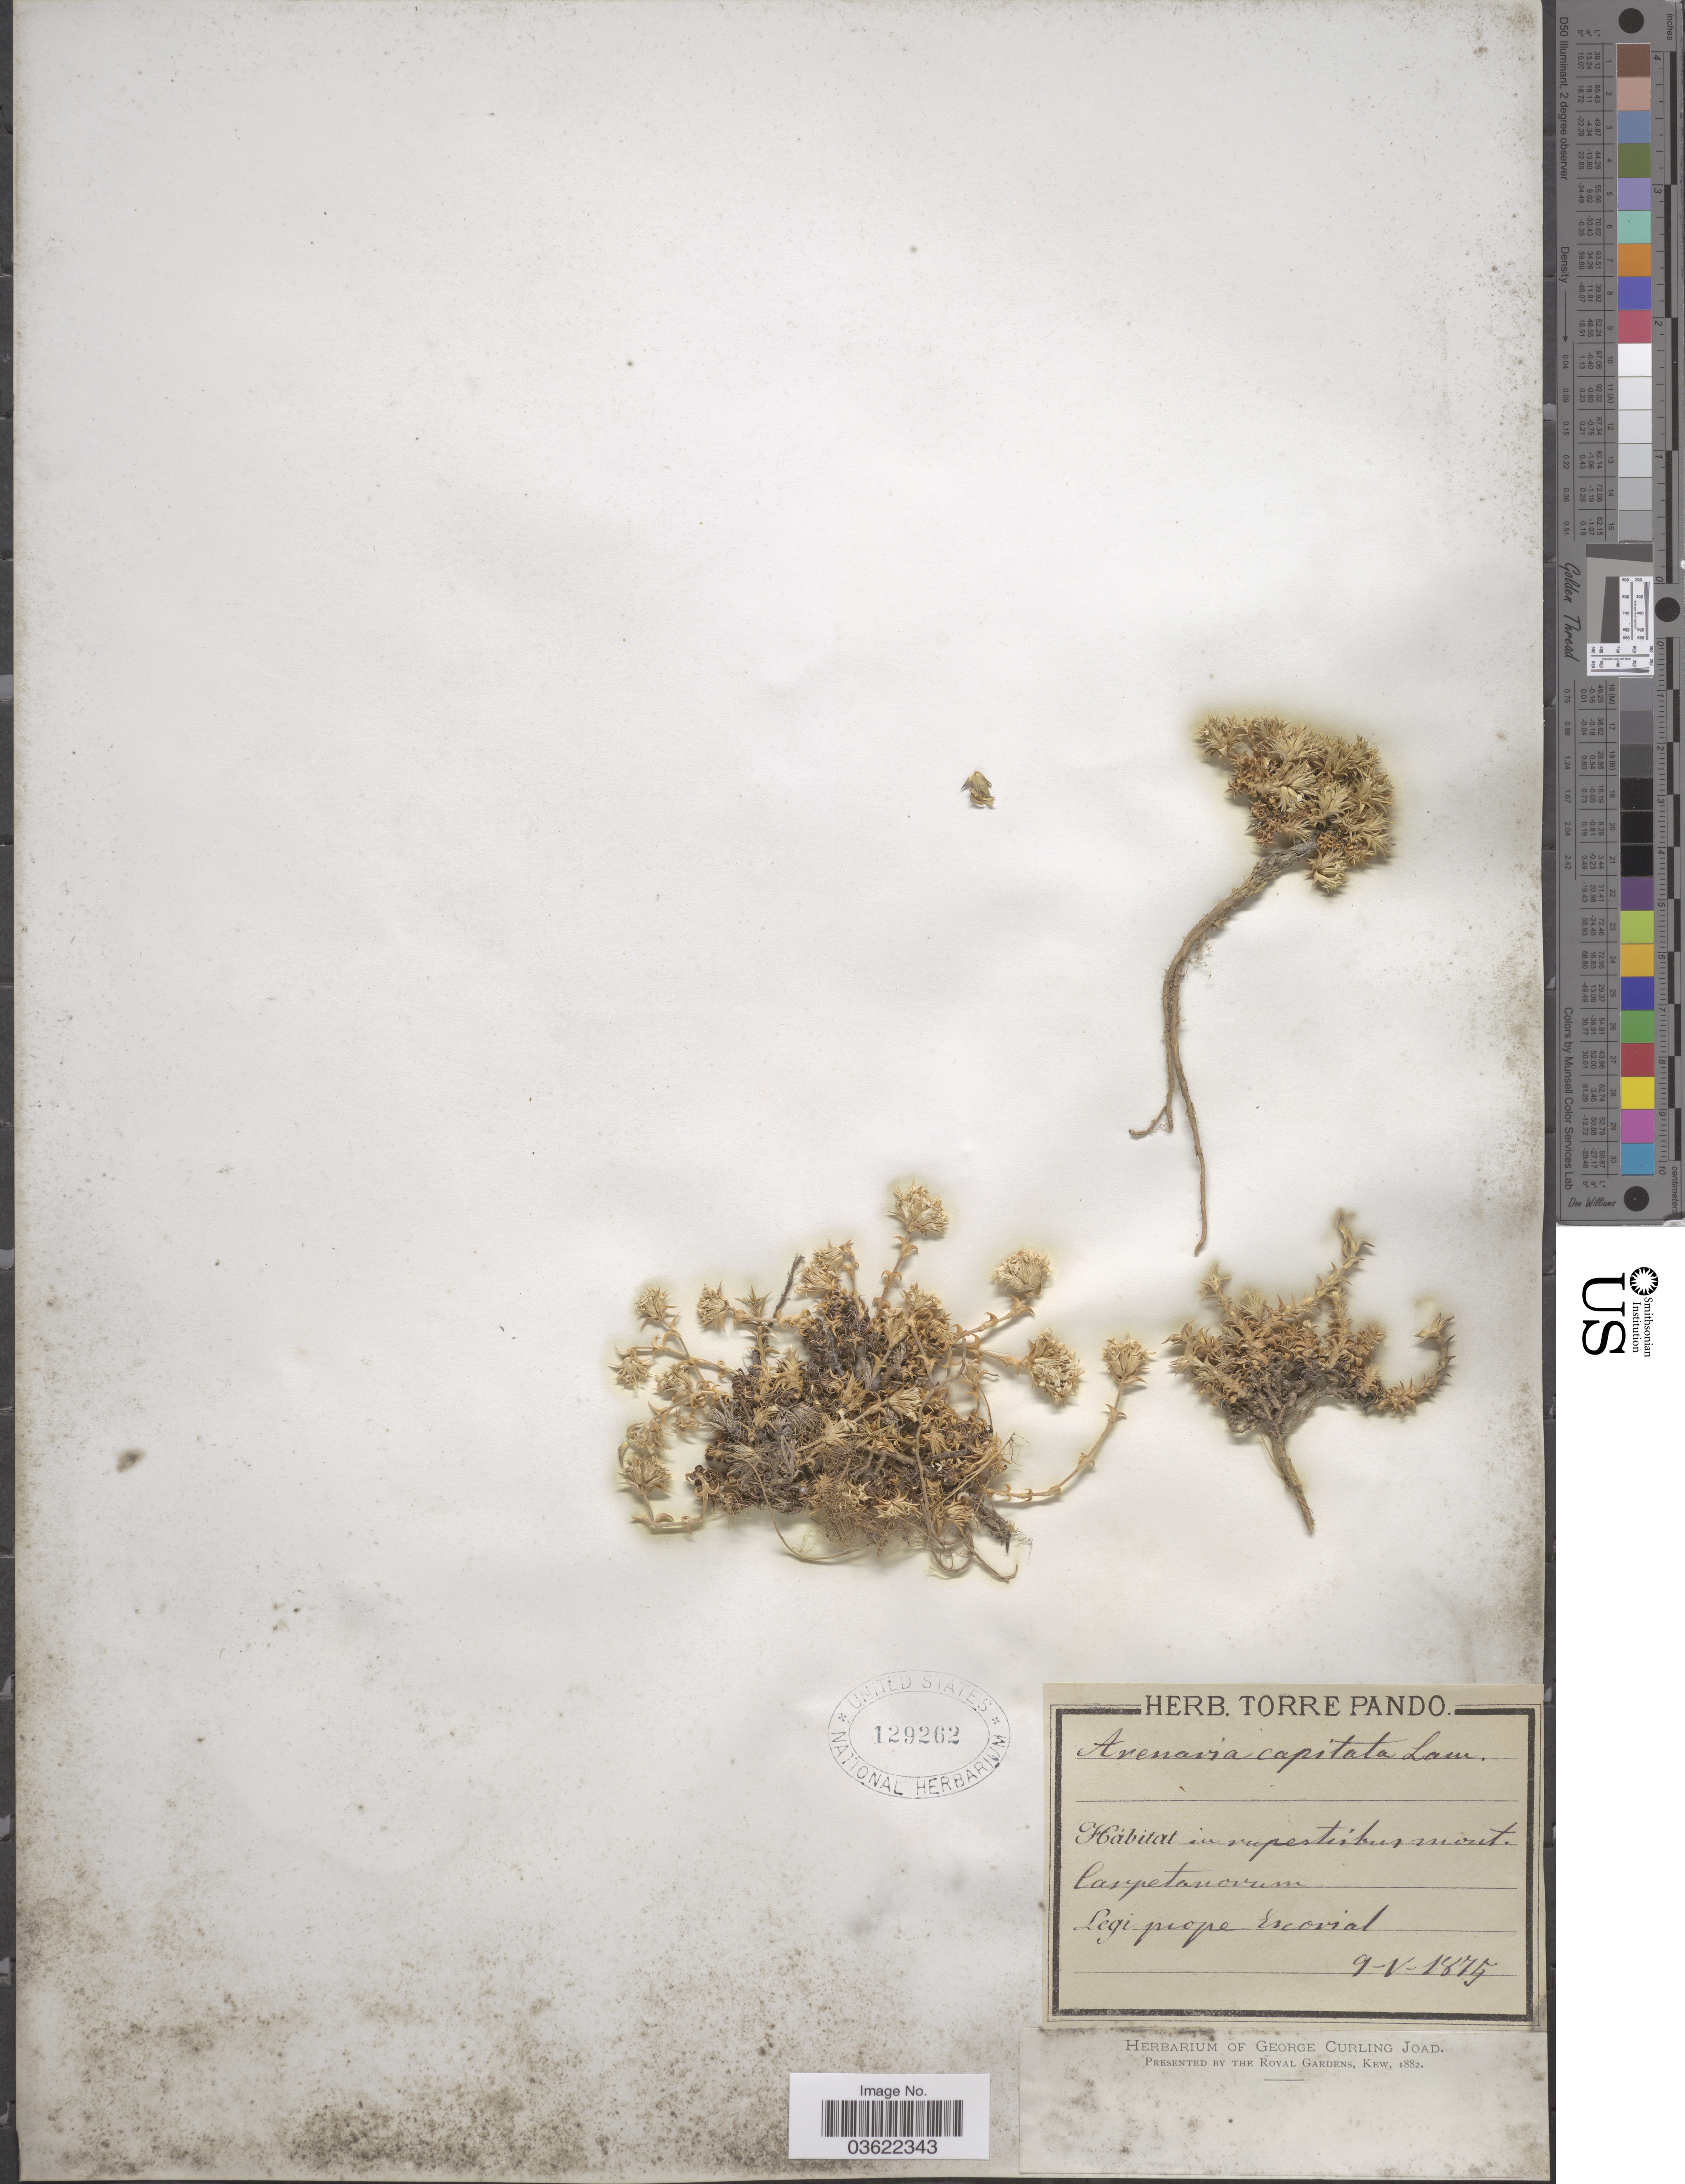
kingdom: Plantae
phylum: Tracheophyta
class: Magnoliopsida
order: Caryophyllales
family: Caryophyllaceae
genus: Arenaria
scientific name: Arenaria capitata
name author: Lam.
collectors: ex herb. Torre Pando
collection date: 1875-05-09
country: Spain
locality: In rupestribus mont. Carpetanorum prope Escorial.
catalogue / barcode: US 129262